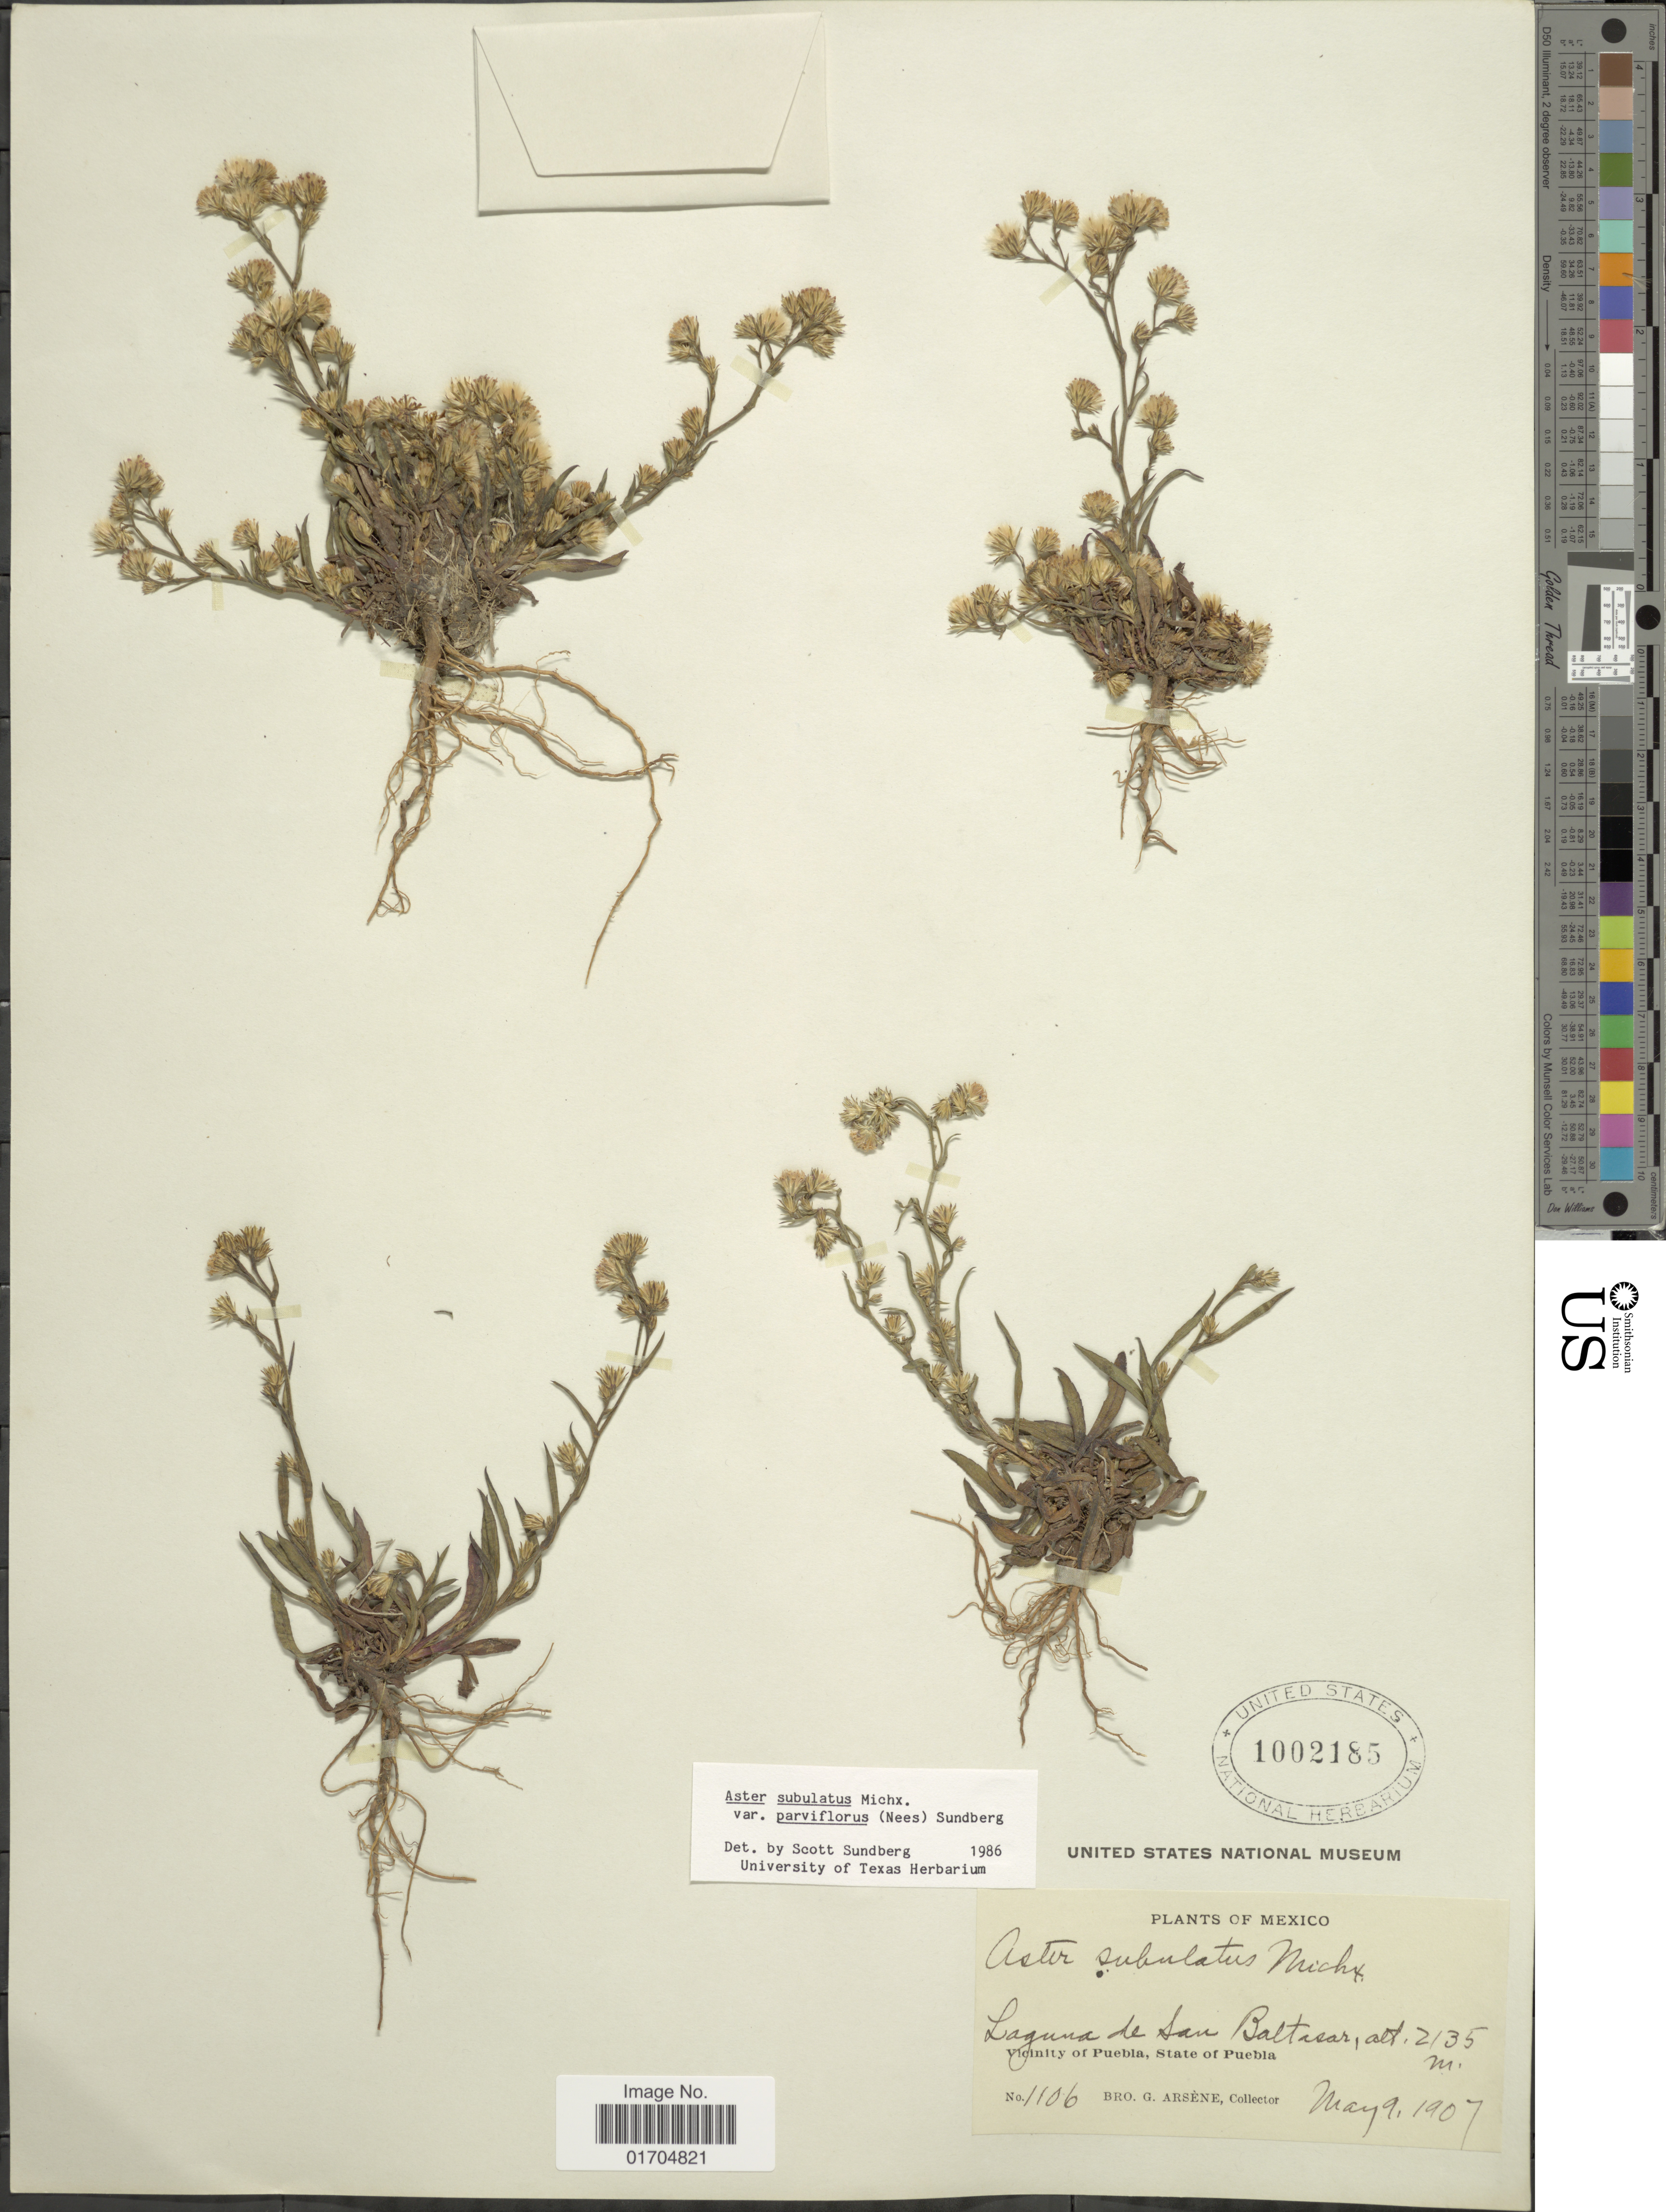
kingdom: Plantae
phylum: Tracheophyta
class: Magnoliopsida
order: Asterales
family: Asteraceae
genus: Symphyotrichum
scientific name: Symphyotrichum subulatum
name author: (Michx.) G.L. Nesom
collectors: Bro. G. Arsène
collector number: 1106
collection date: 1907-05-09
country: Mexico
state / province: Puebla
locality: Laguna de San Baltasar, Vicinity of Puebla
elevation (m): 2135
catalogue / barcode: US 1002185